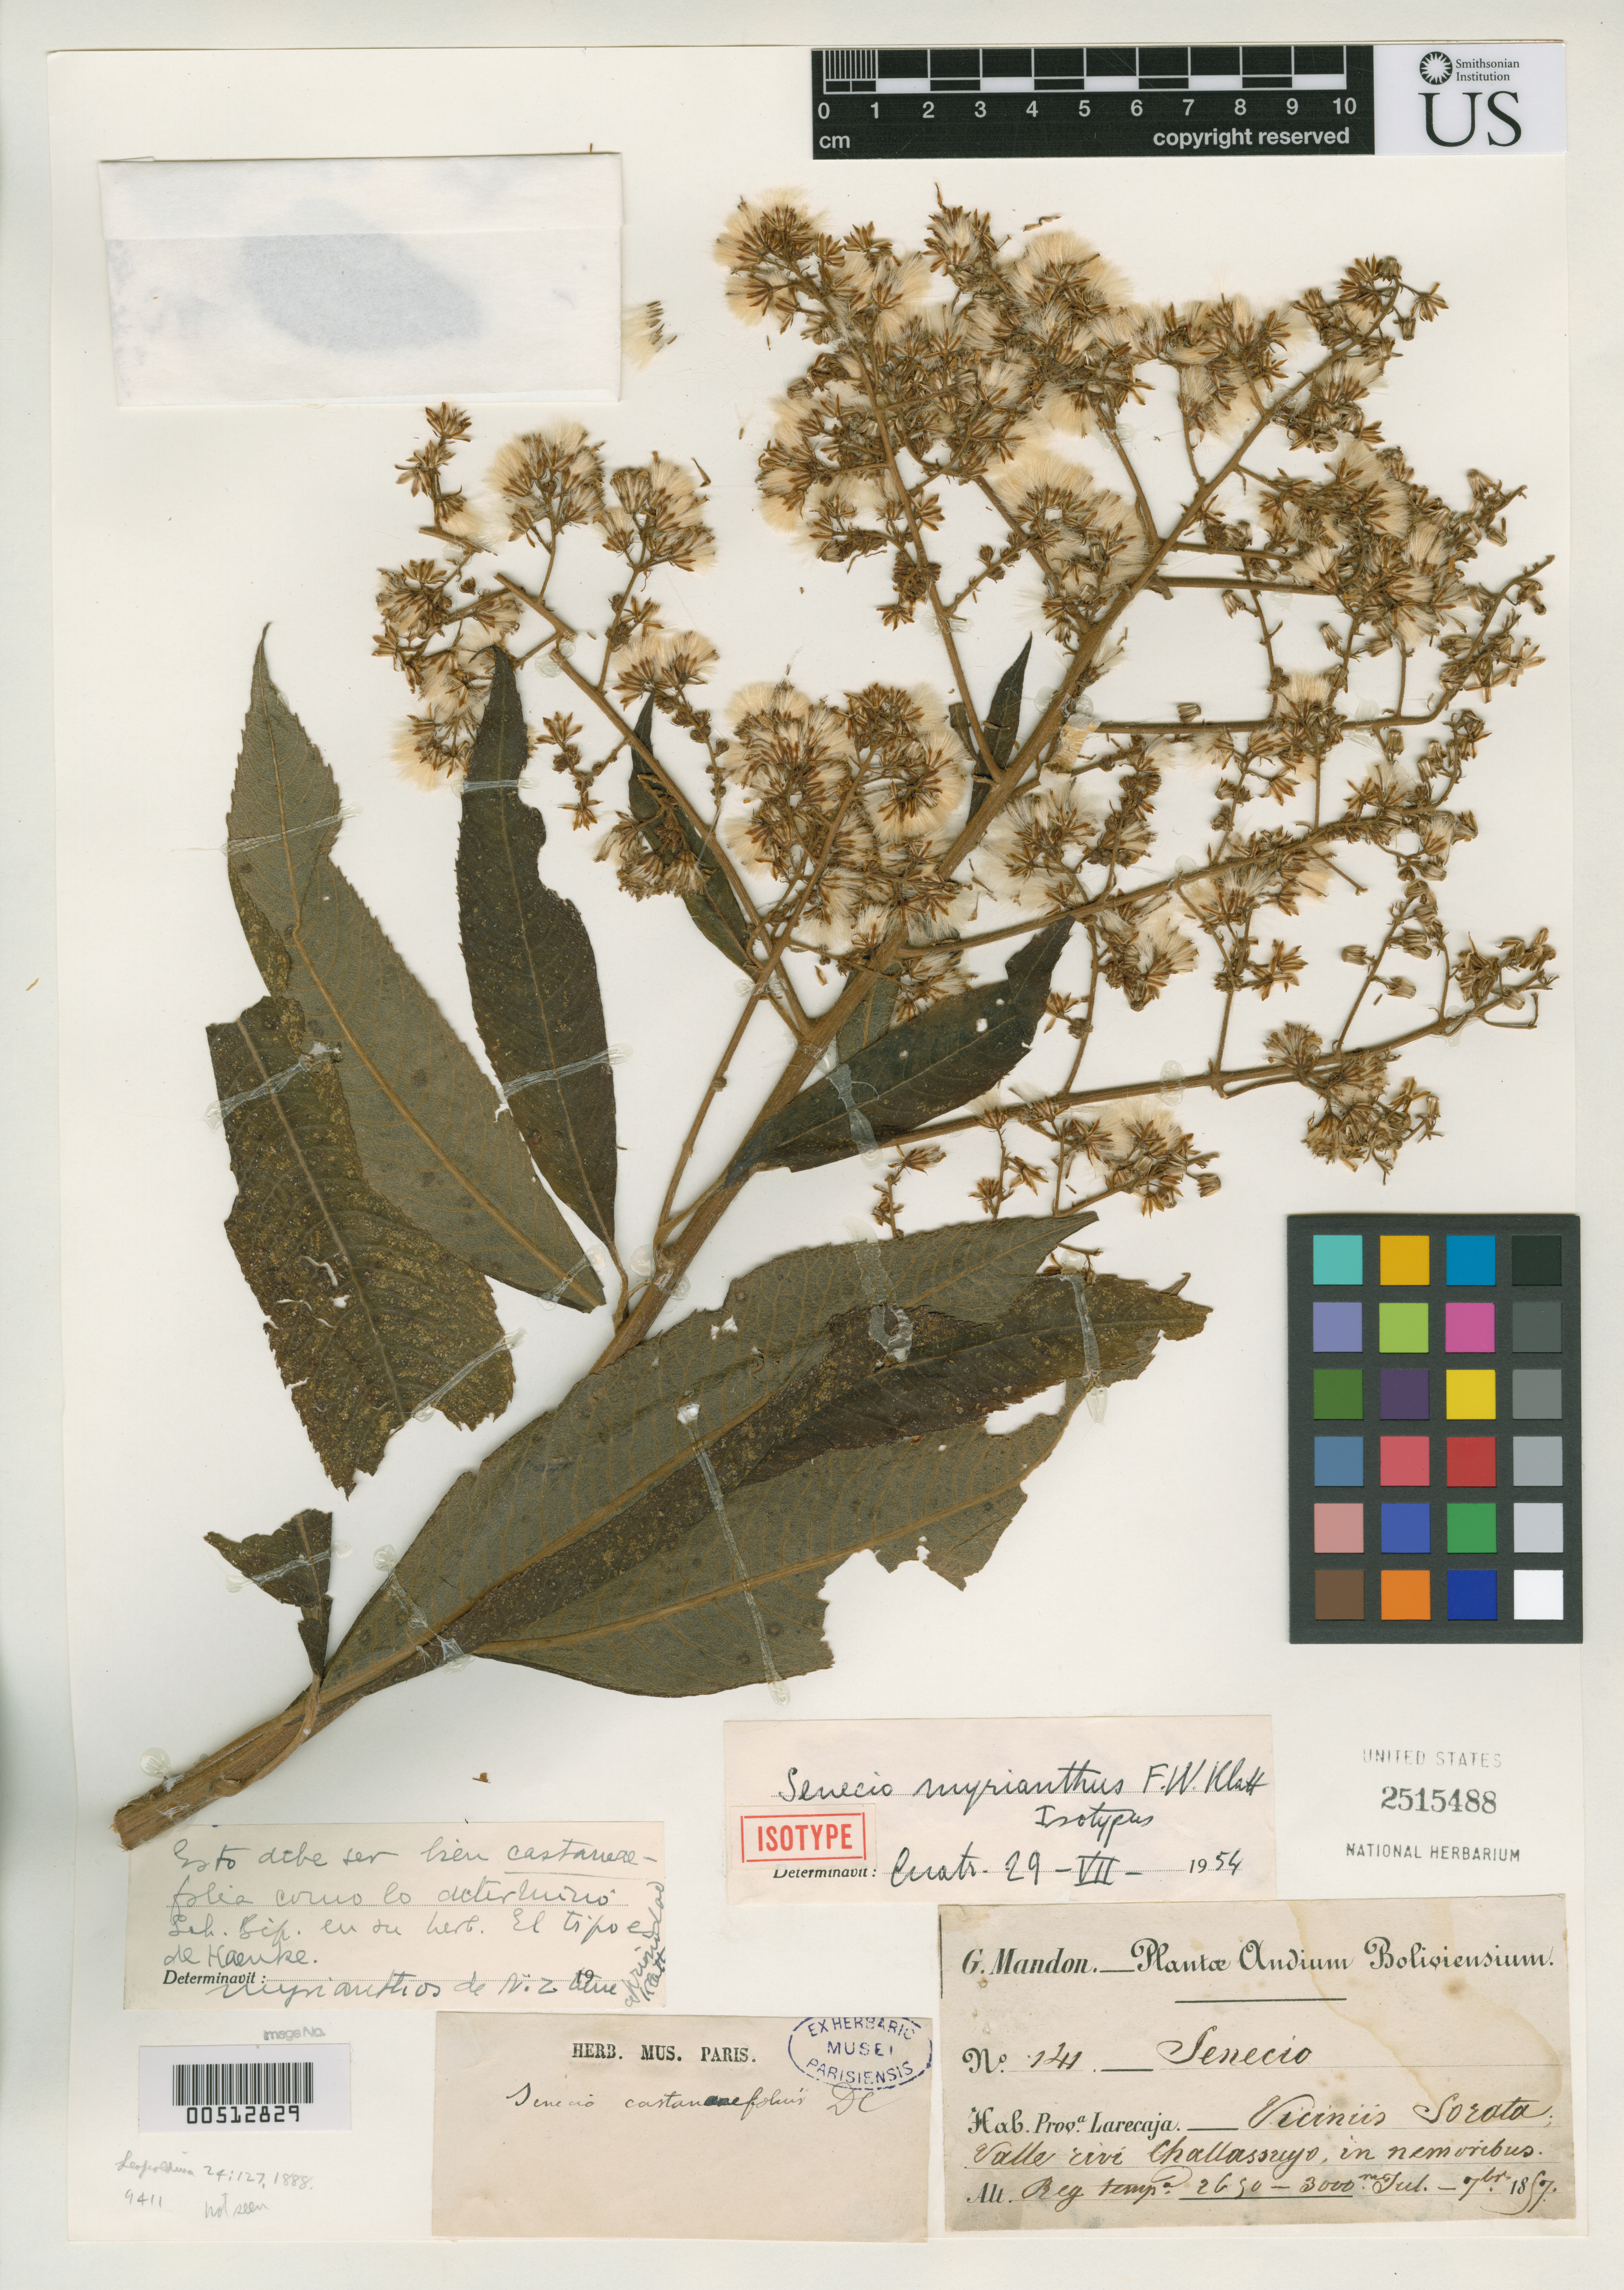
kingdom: Plantae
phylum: Tracheophyta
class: Magnoliopsida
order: Asterales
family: Asteraceae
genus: Senecio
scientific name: Senecio myrianthus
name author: Klatt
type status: Isotype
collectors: G. Mandon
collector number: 141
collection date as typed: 07 Jul 1857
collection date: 1857-07-07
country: Bolivia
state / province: La Paz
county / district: Larecaja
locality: Vicinity Sorata, Valle Rivi Challassrcyo.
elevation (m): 2690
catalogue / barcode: US 2515488